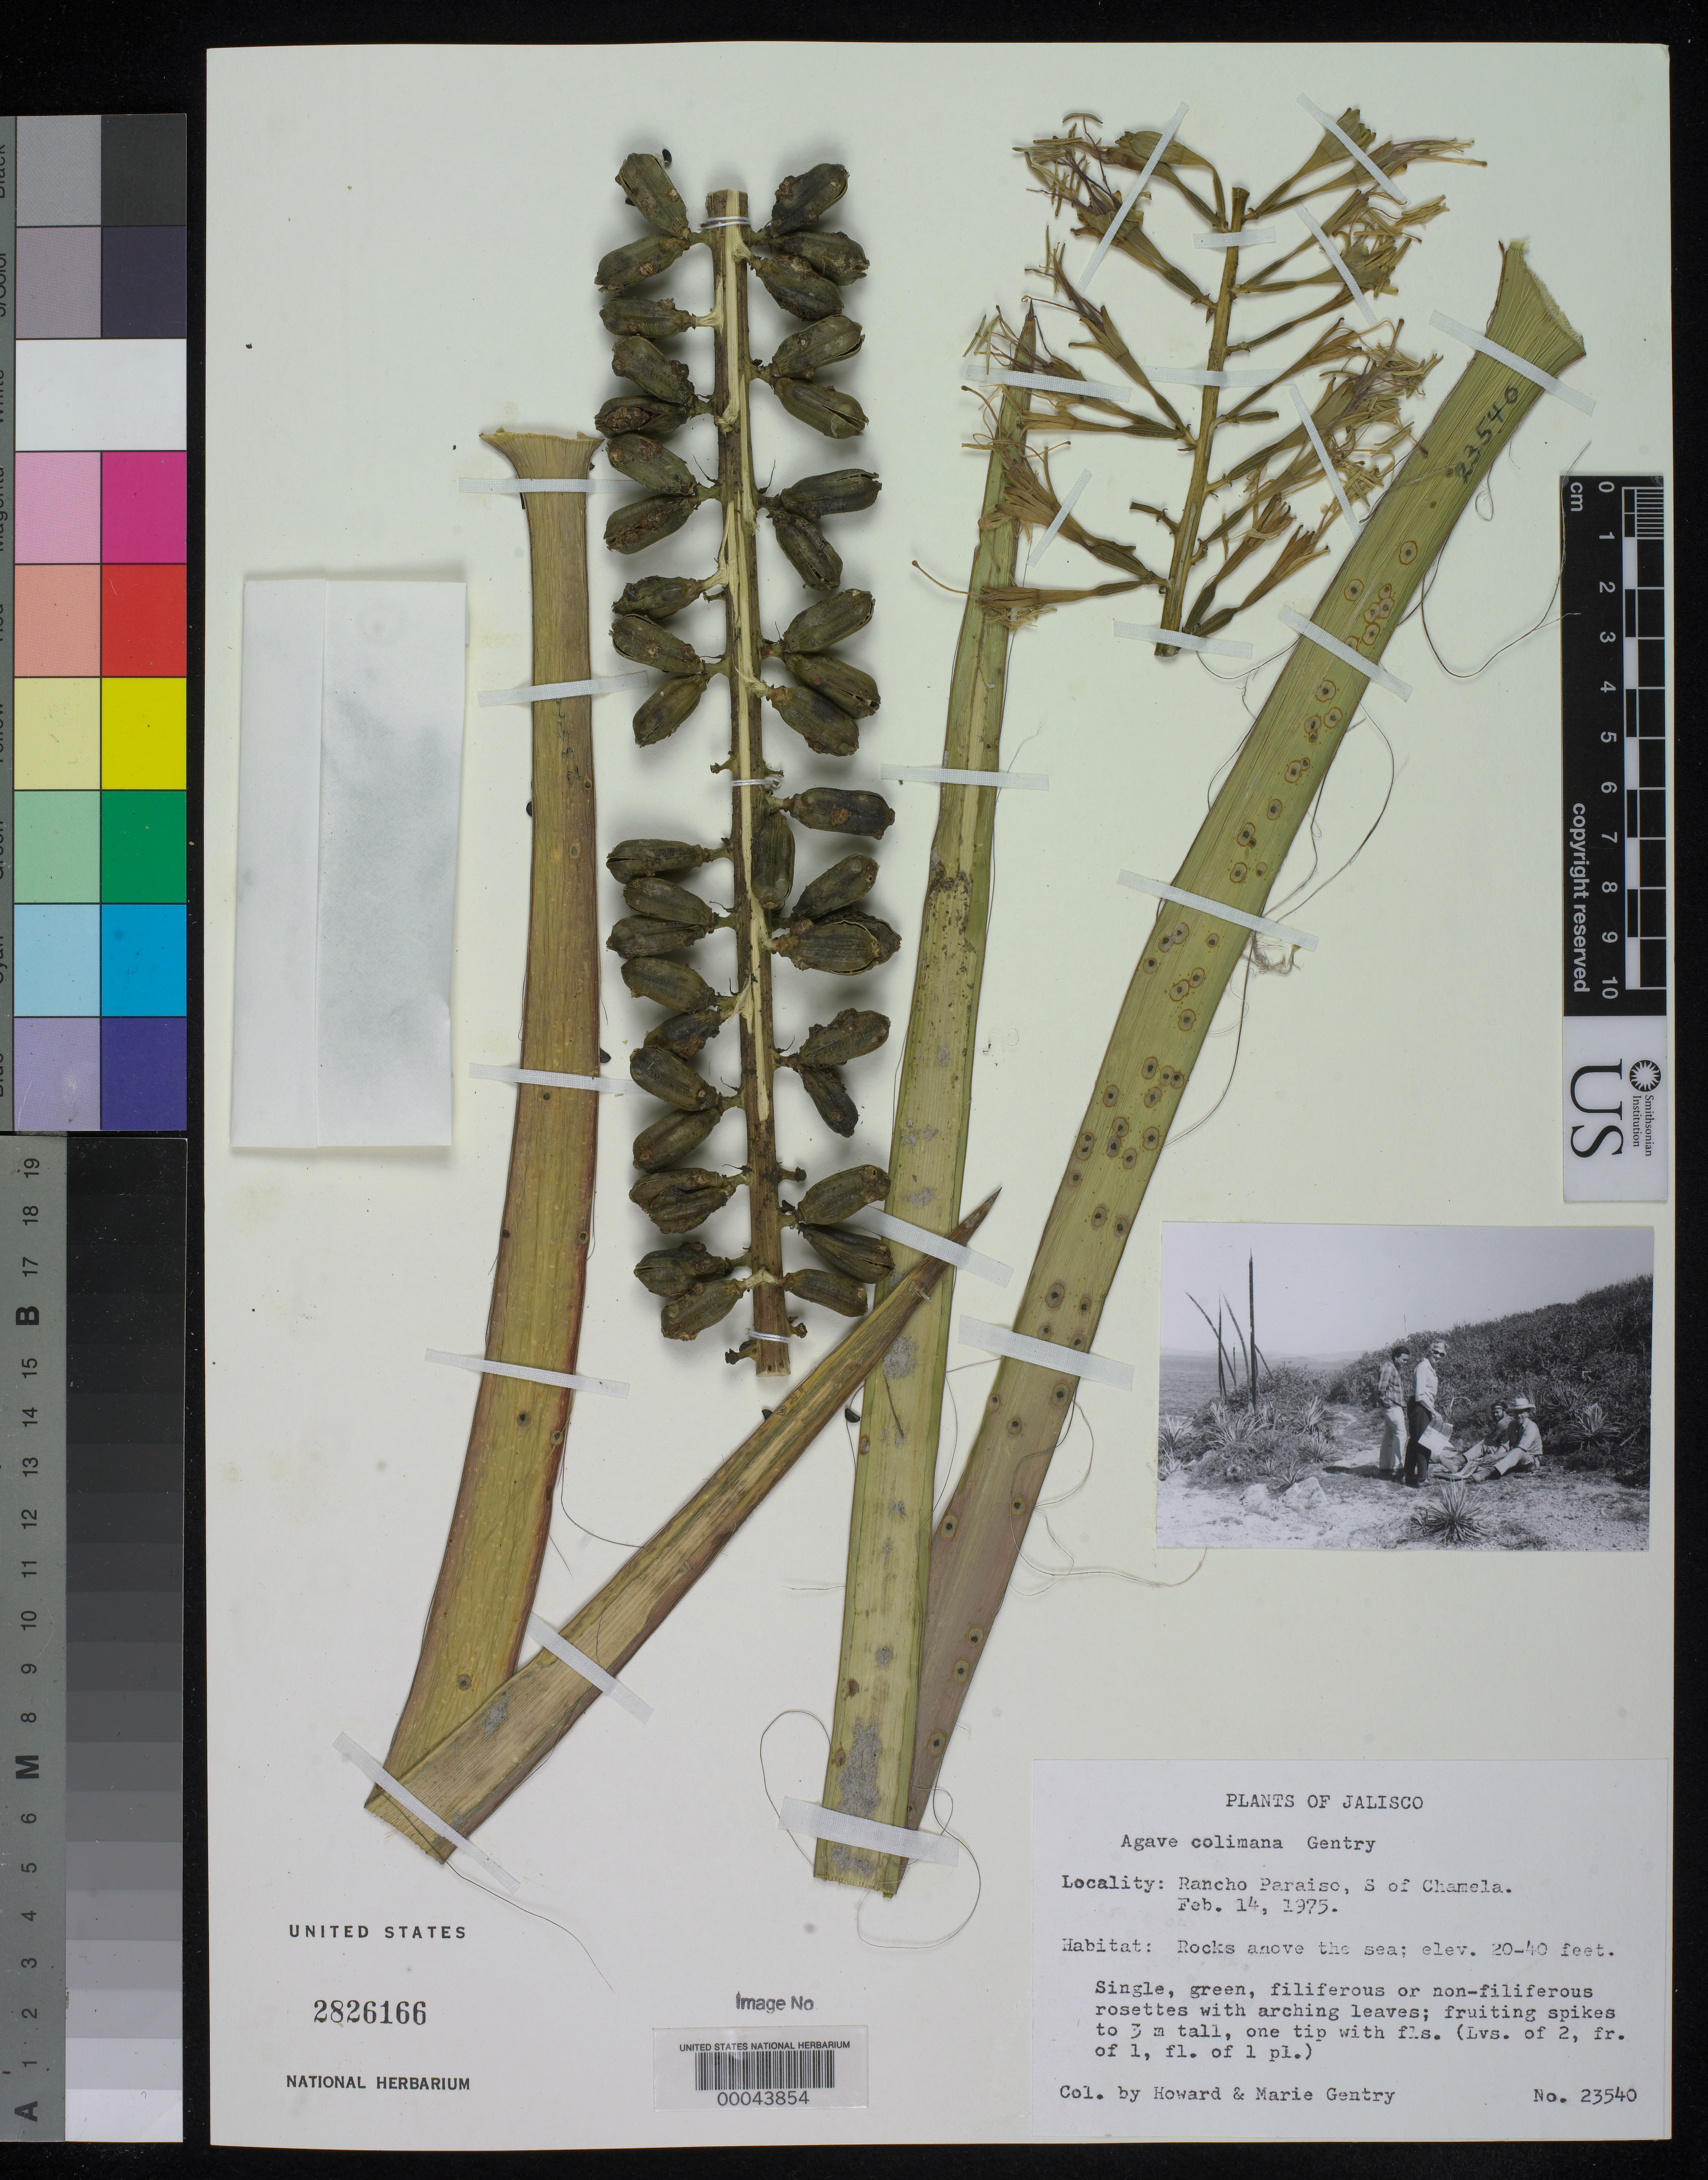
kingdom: Plantae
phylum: Tracheophyta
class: Liliopsida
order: Asparagales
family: Asparagaceae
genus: Agave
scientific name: Agave colimana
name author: Gentry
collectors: H. S. Gentry & M. Gentry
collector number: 23540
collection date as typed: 14 Feb 1975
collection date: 1975-02-14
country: Mexico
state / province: Jalisco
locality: Rancho Paraiso, S of Chamela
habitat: Rocks above the sea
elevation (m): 6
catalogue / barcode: US 2826166